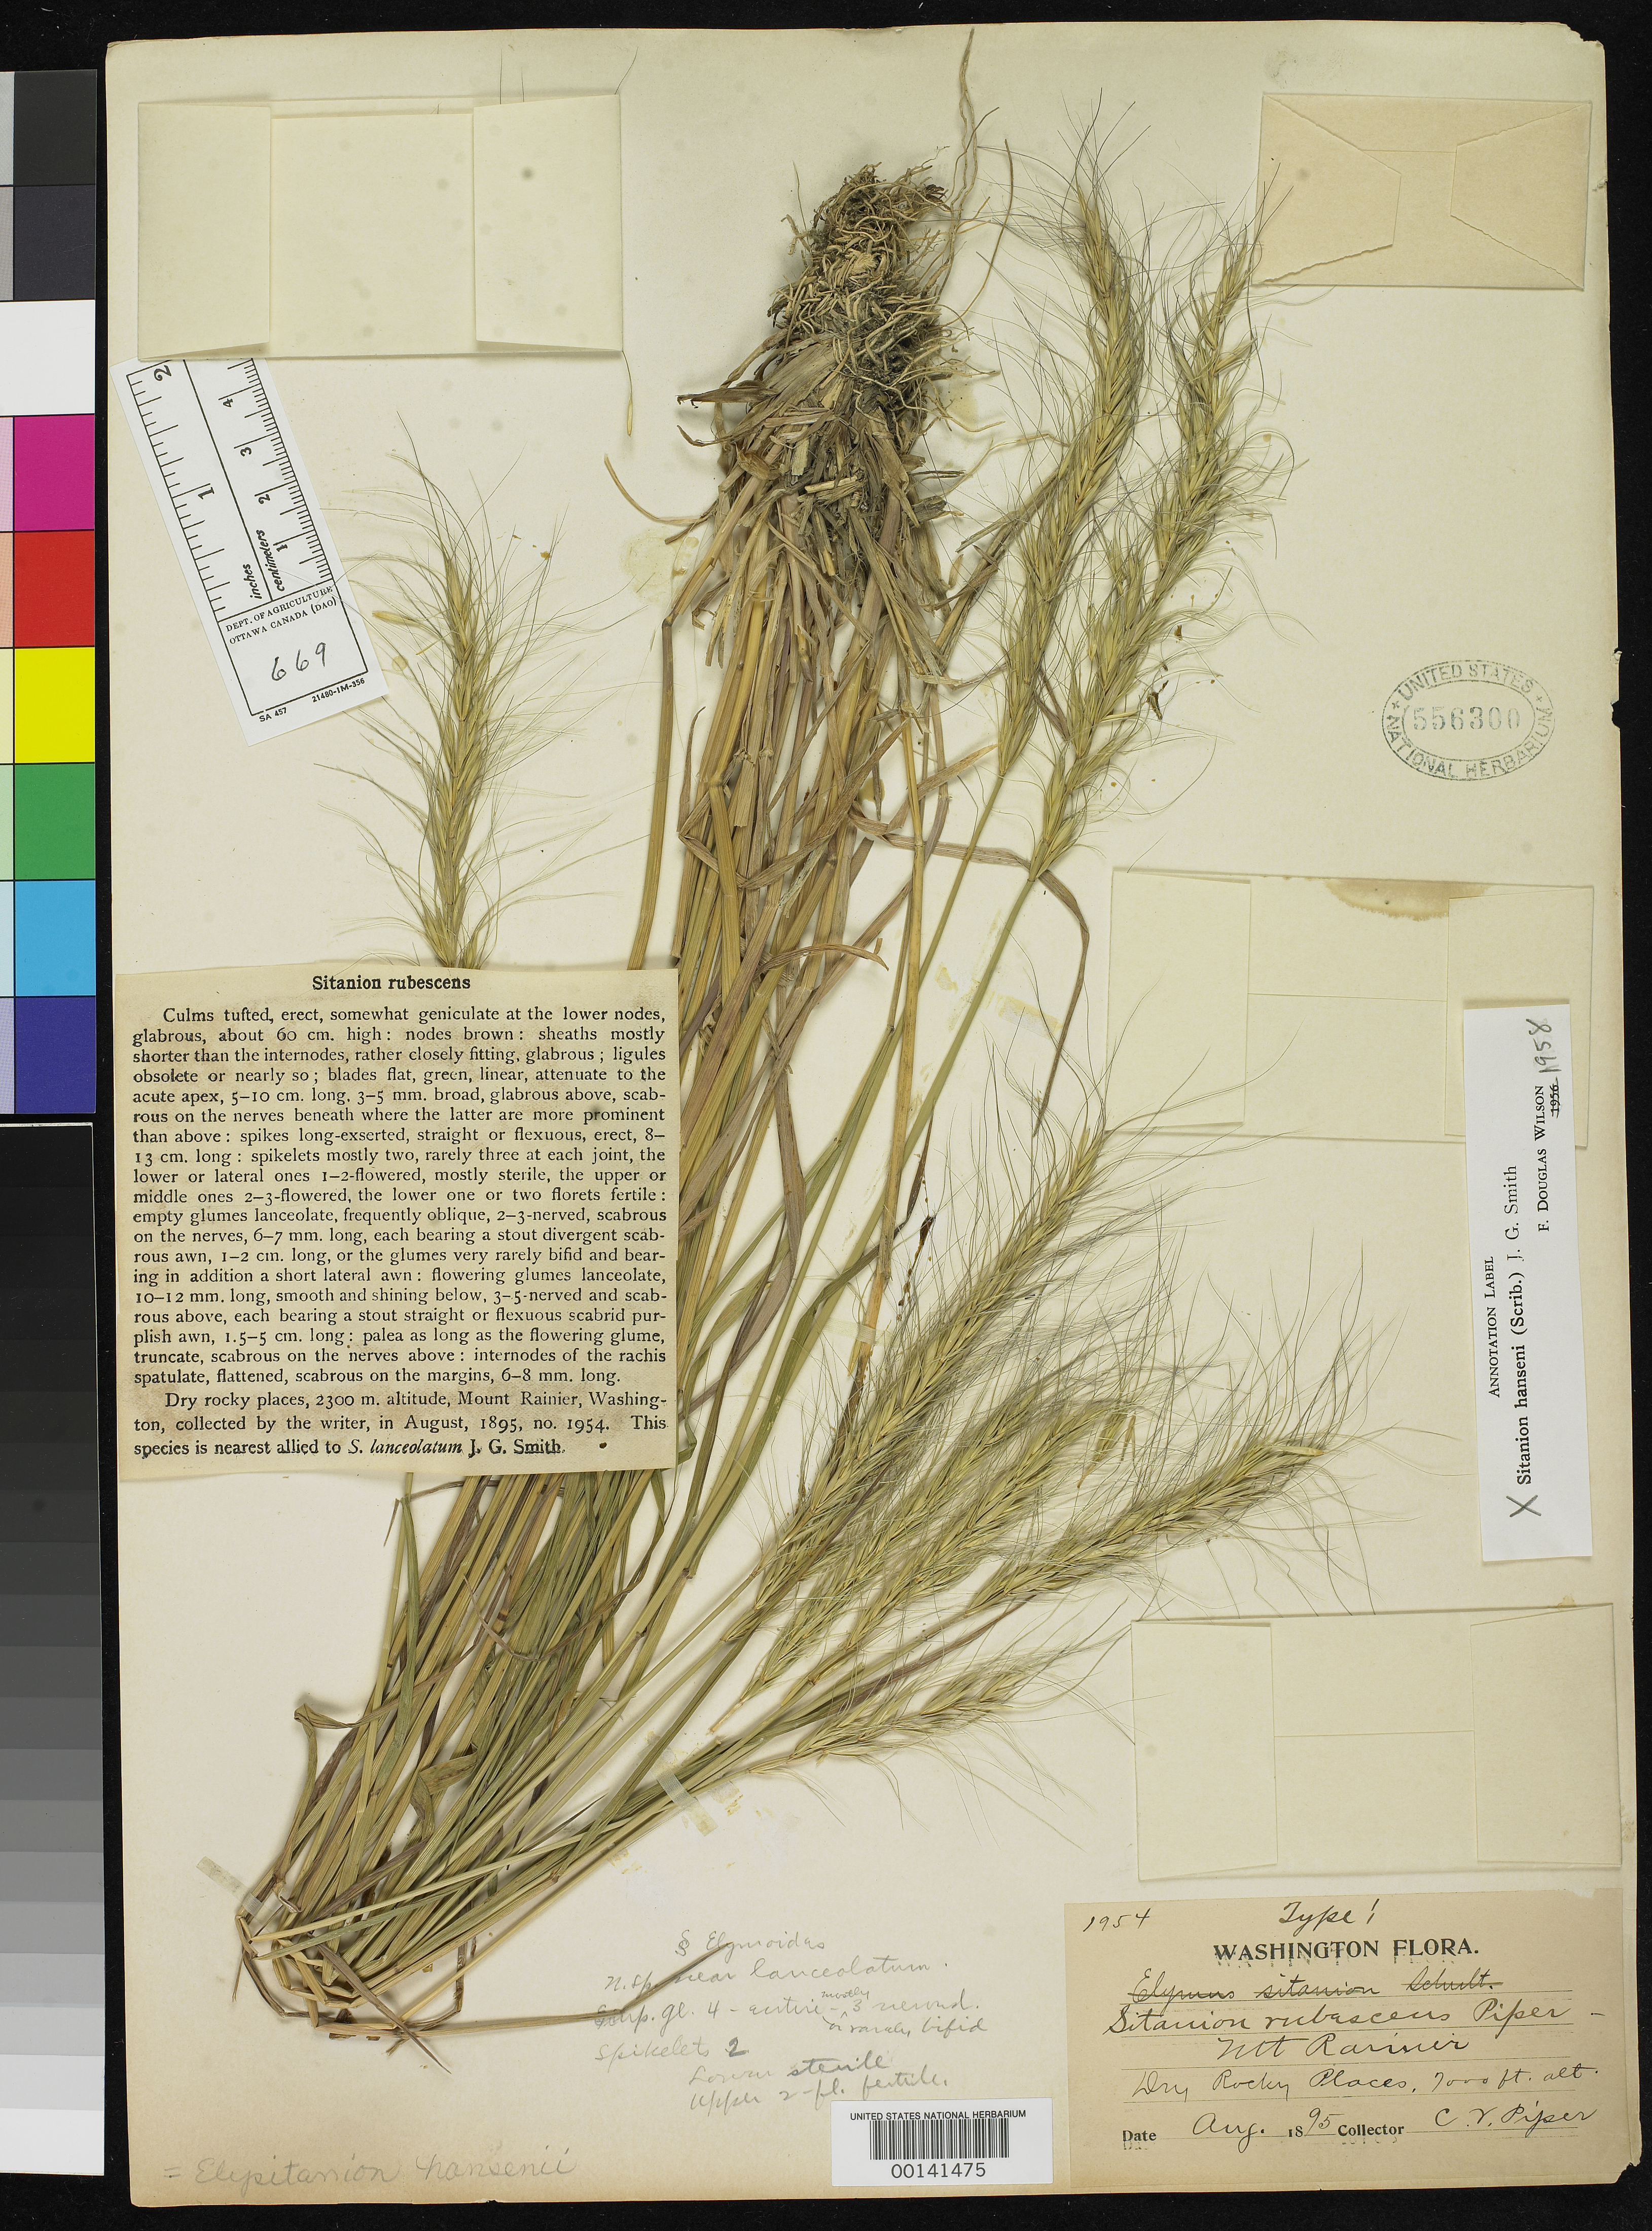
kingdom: Plantae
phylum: Tracheophyta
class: Liliopsida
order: Poales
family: Poaceae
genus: Sitanion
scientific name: Sitanion rubescens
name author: Piper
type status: Holotype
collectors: C. V. Piper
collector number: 1954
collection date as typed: Aug 1895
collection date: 1895-08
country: United States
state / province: Washington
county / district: Pierce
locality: Mt. Rainier.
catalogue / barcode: US 556300